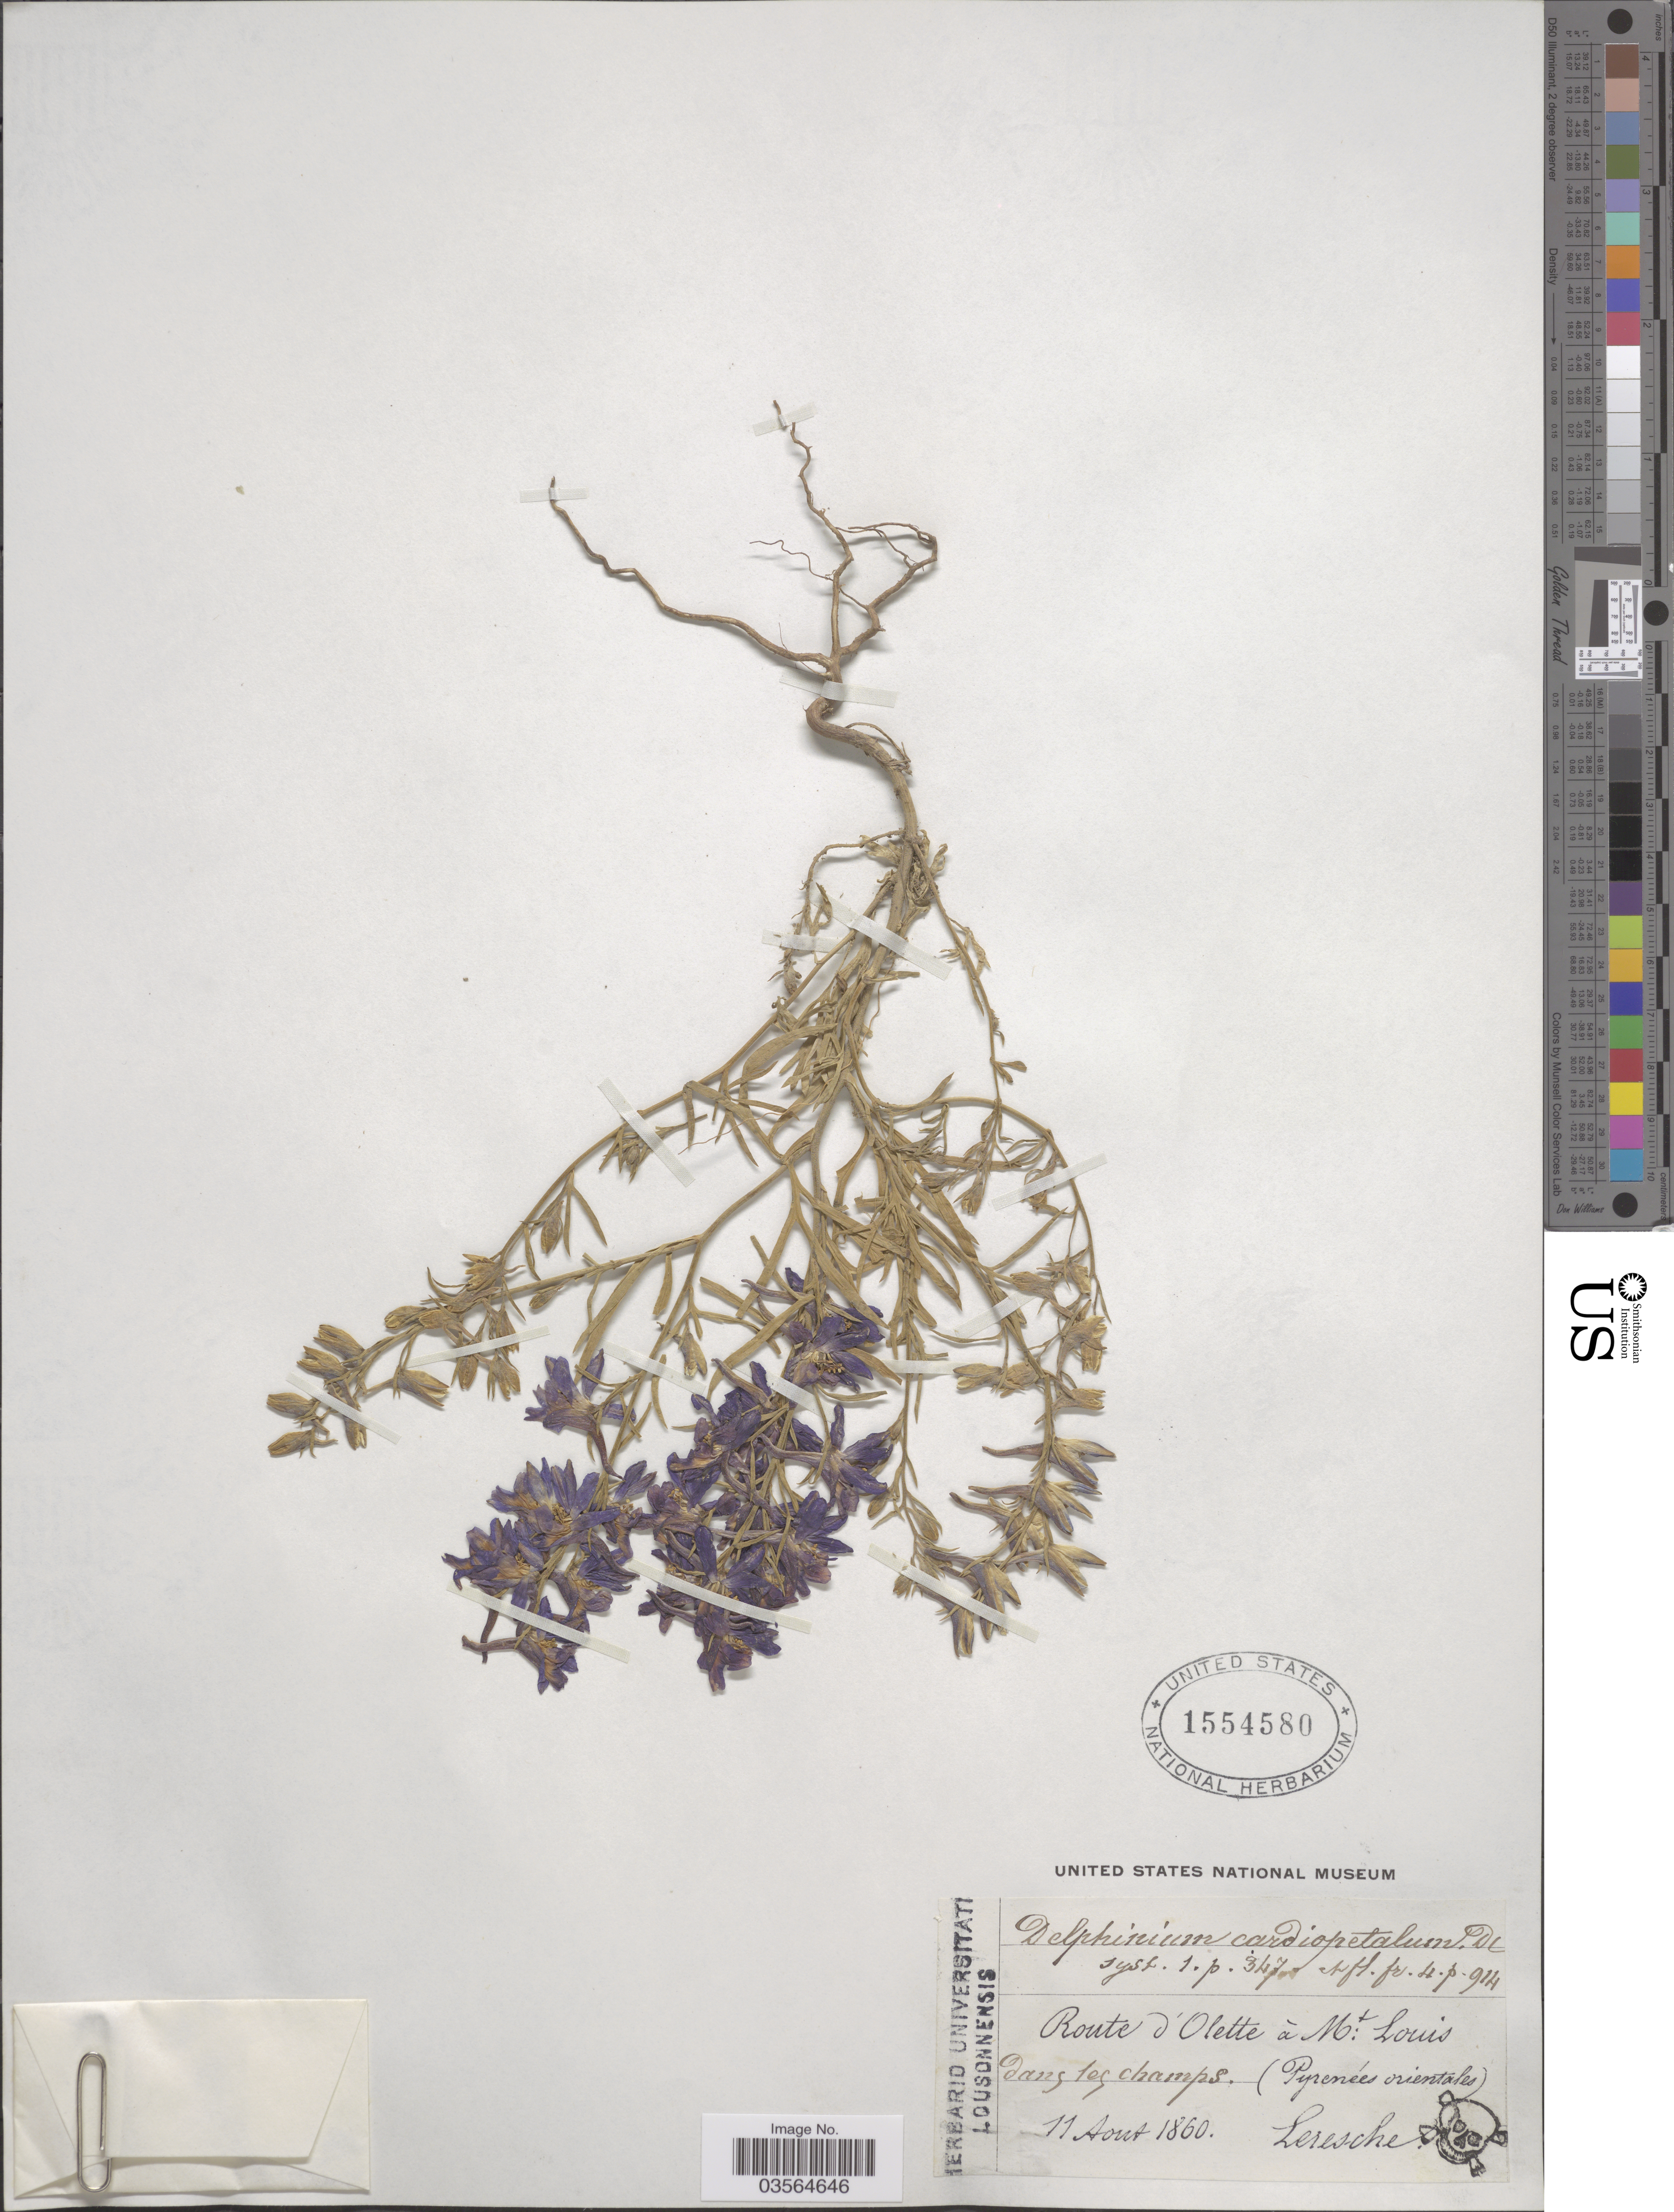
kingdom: Plantae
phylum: Tracheophyta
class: Magnoliopsida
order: Ranunculales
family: Ranunculaceae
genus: Delphinium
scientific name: Delphinium verdunense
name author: Balb.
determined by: Du Pasquier, P.-E.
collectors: Leresche, --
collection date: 1860-08-11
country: France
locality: Route d'Olette á Mt. Louis dans les champs (Pyrenées orientales).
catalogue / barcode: US 1554580